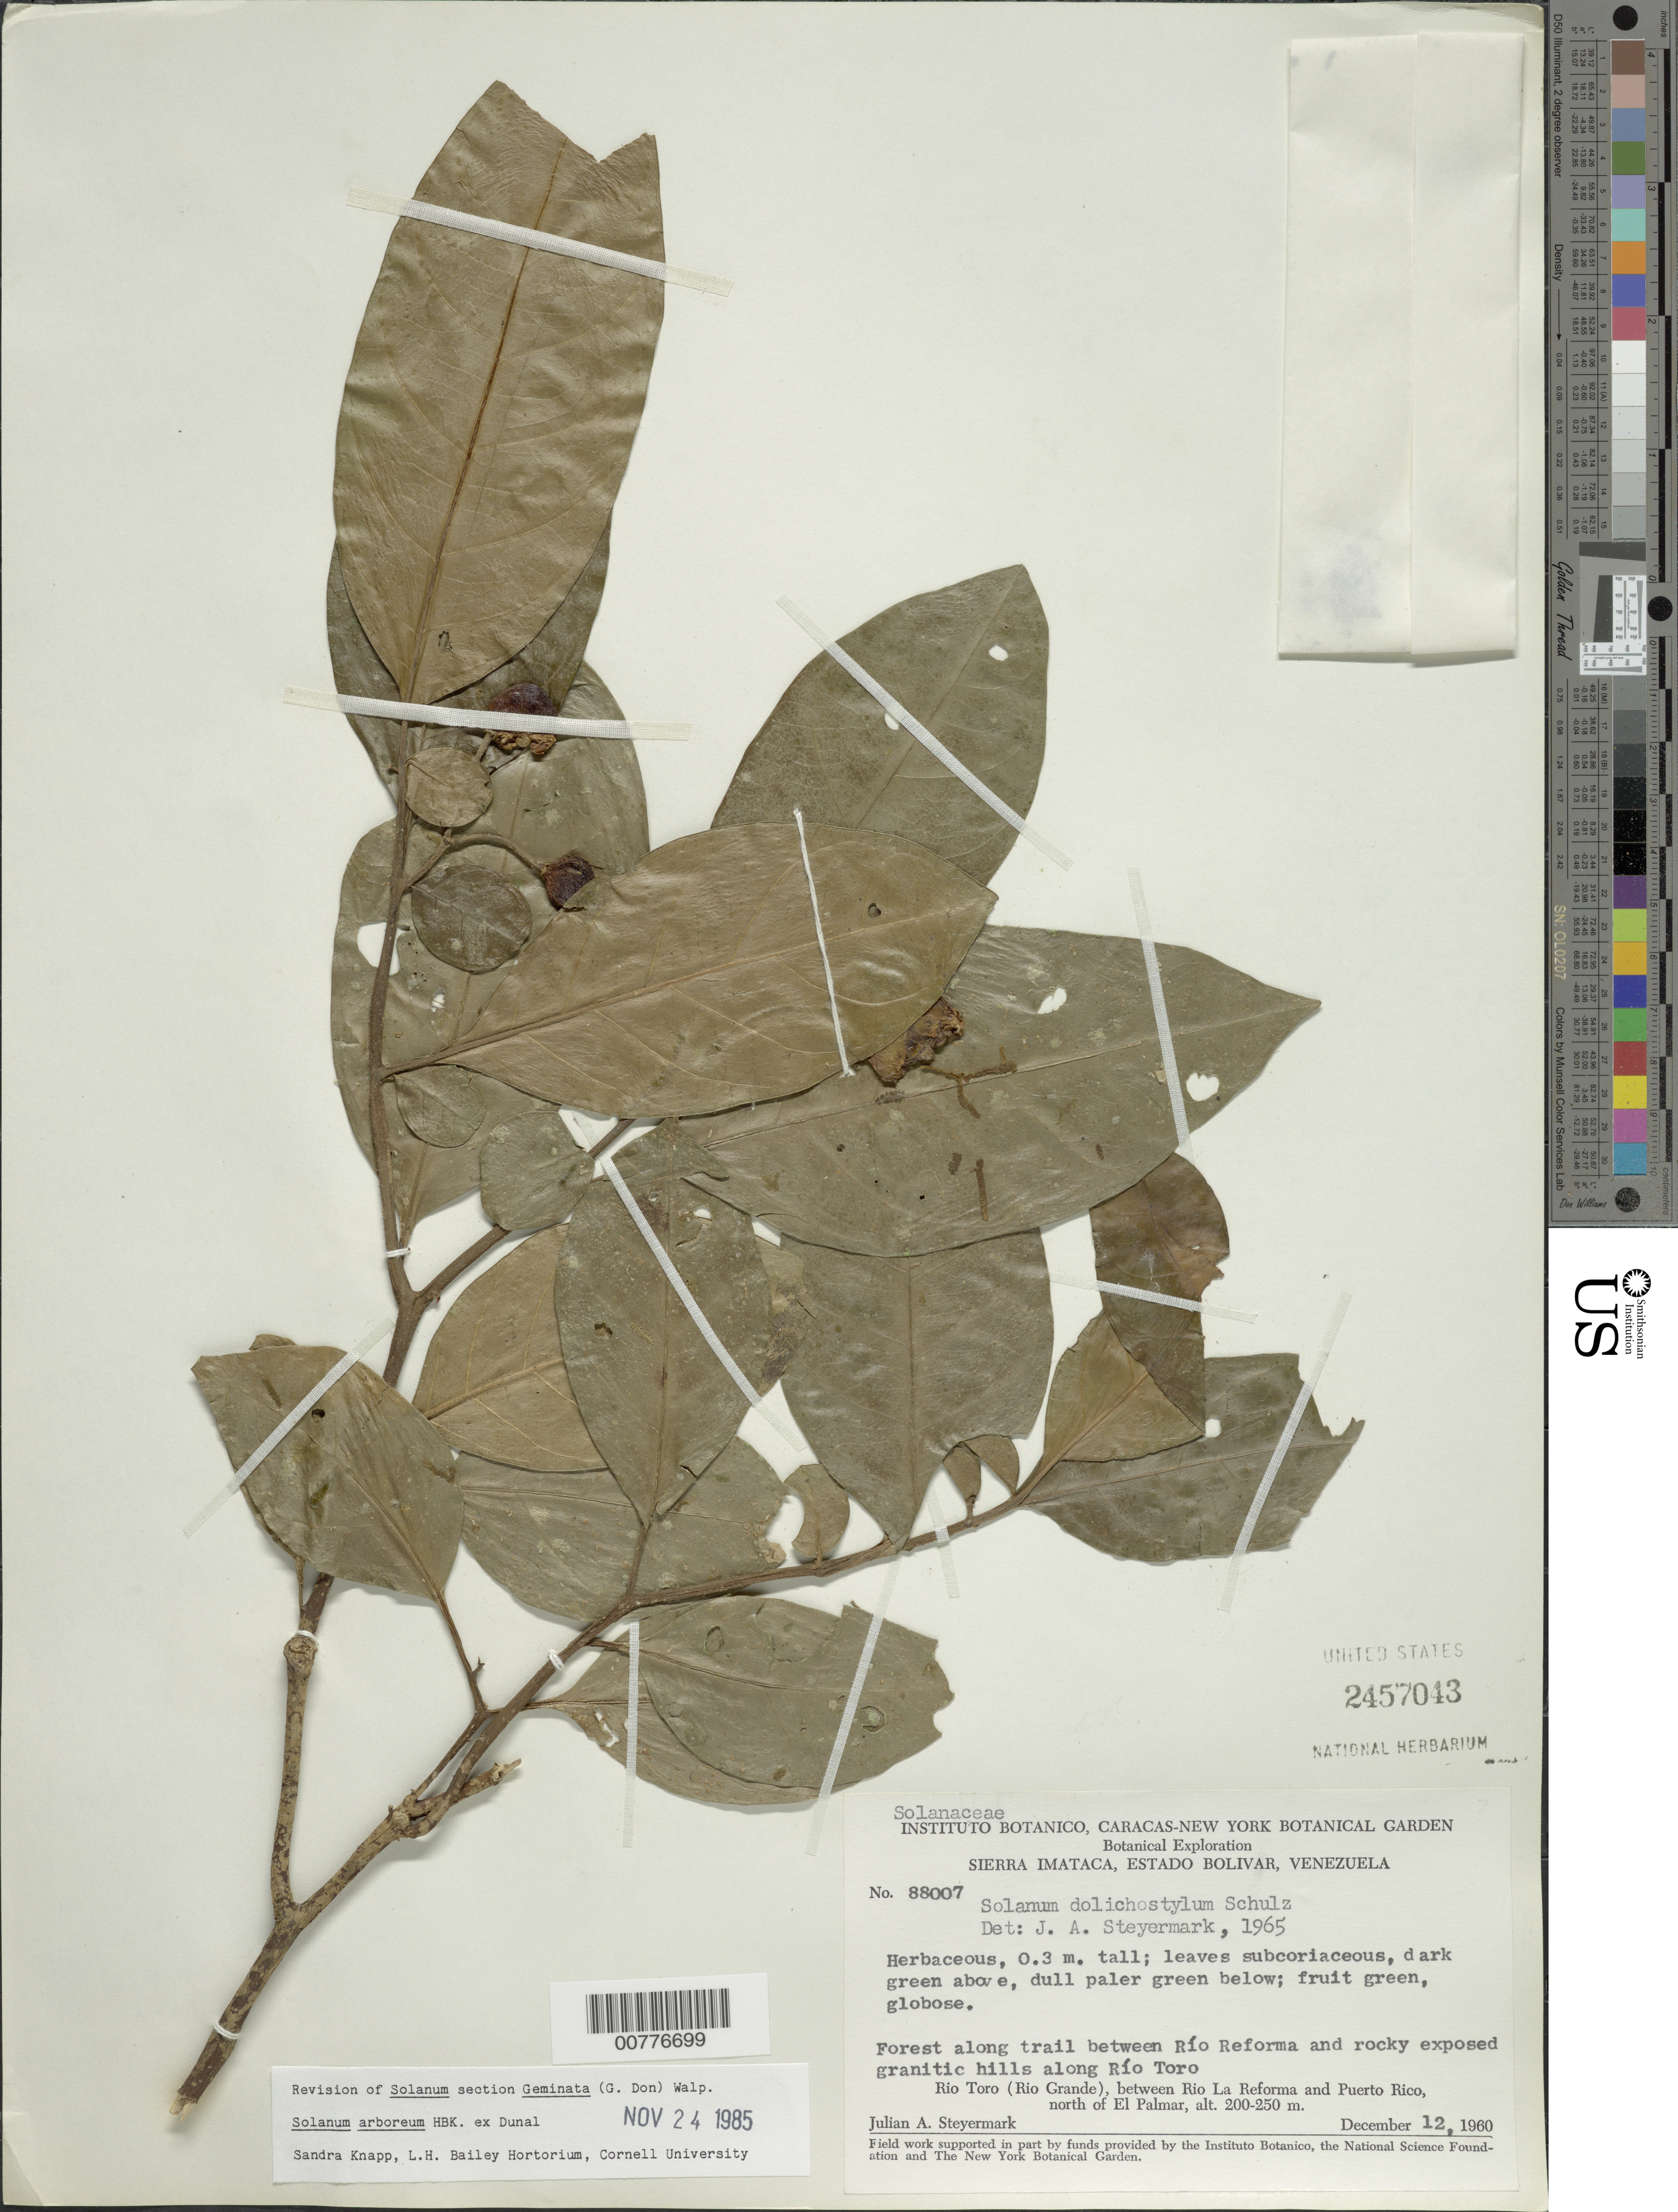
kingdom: Plantae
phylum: Tracheophyta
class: Magnoliopsida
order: Solanales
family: Solanaceae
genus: Solanum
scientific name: Solanum arboreum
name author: Dunal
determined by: Knapp, S. D.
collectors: J. Steyermark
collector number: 88007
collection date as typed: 12 Dec 1960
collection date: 1960-12-12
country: Venezuela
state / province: Bolívar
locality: Sierra Imataca; Cerro La Reforma, above junction with Río Reforma with Río Toro (Río Grande), between Río La Reforma and Puerto Rico, N of El Palmar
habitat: forest along trail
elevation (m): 200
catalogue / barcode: US 2457043